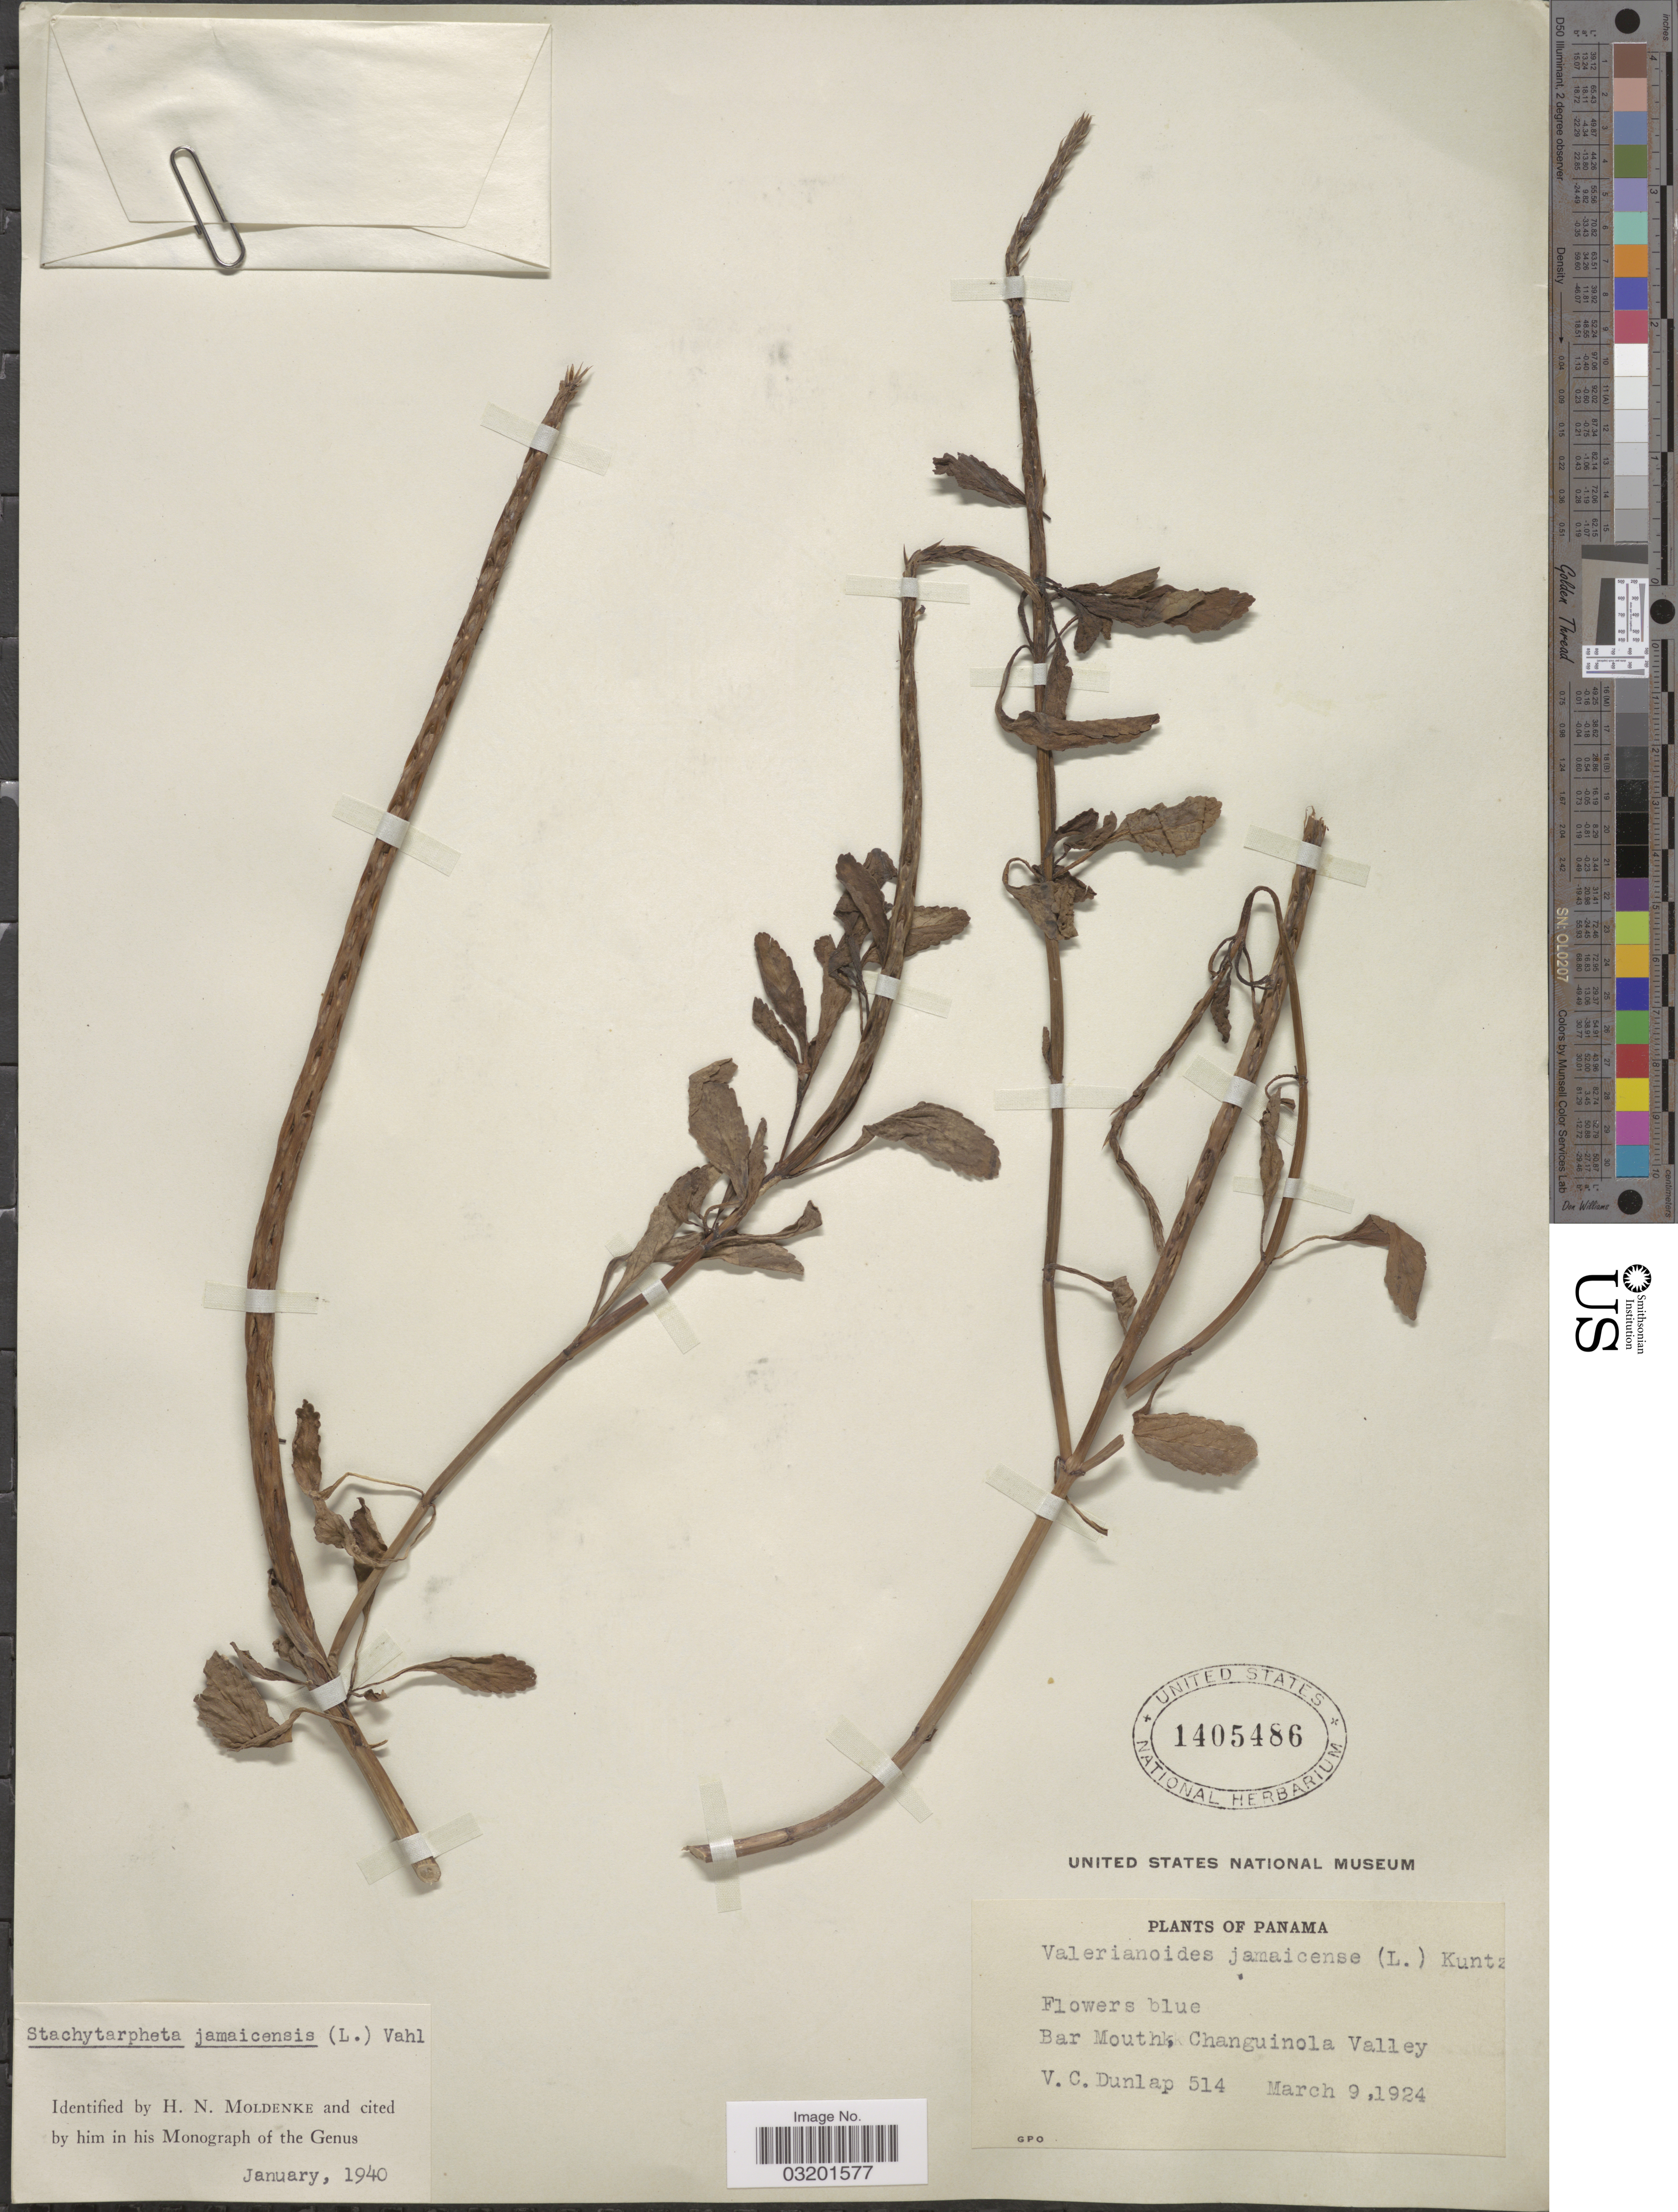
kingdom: Plantae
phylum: Tracheophyta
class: Magnoliopsida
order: Lamiales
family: Verbenaceae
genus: Stachytarpheta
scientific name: Stachytarpheta jamaicensis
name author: (L.) Vahl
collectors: V. C. Dunlap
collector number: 514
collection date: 1924-03-09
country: Panama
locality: Bar Mouth, Changuinola Valley.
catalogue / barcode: US 1405486